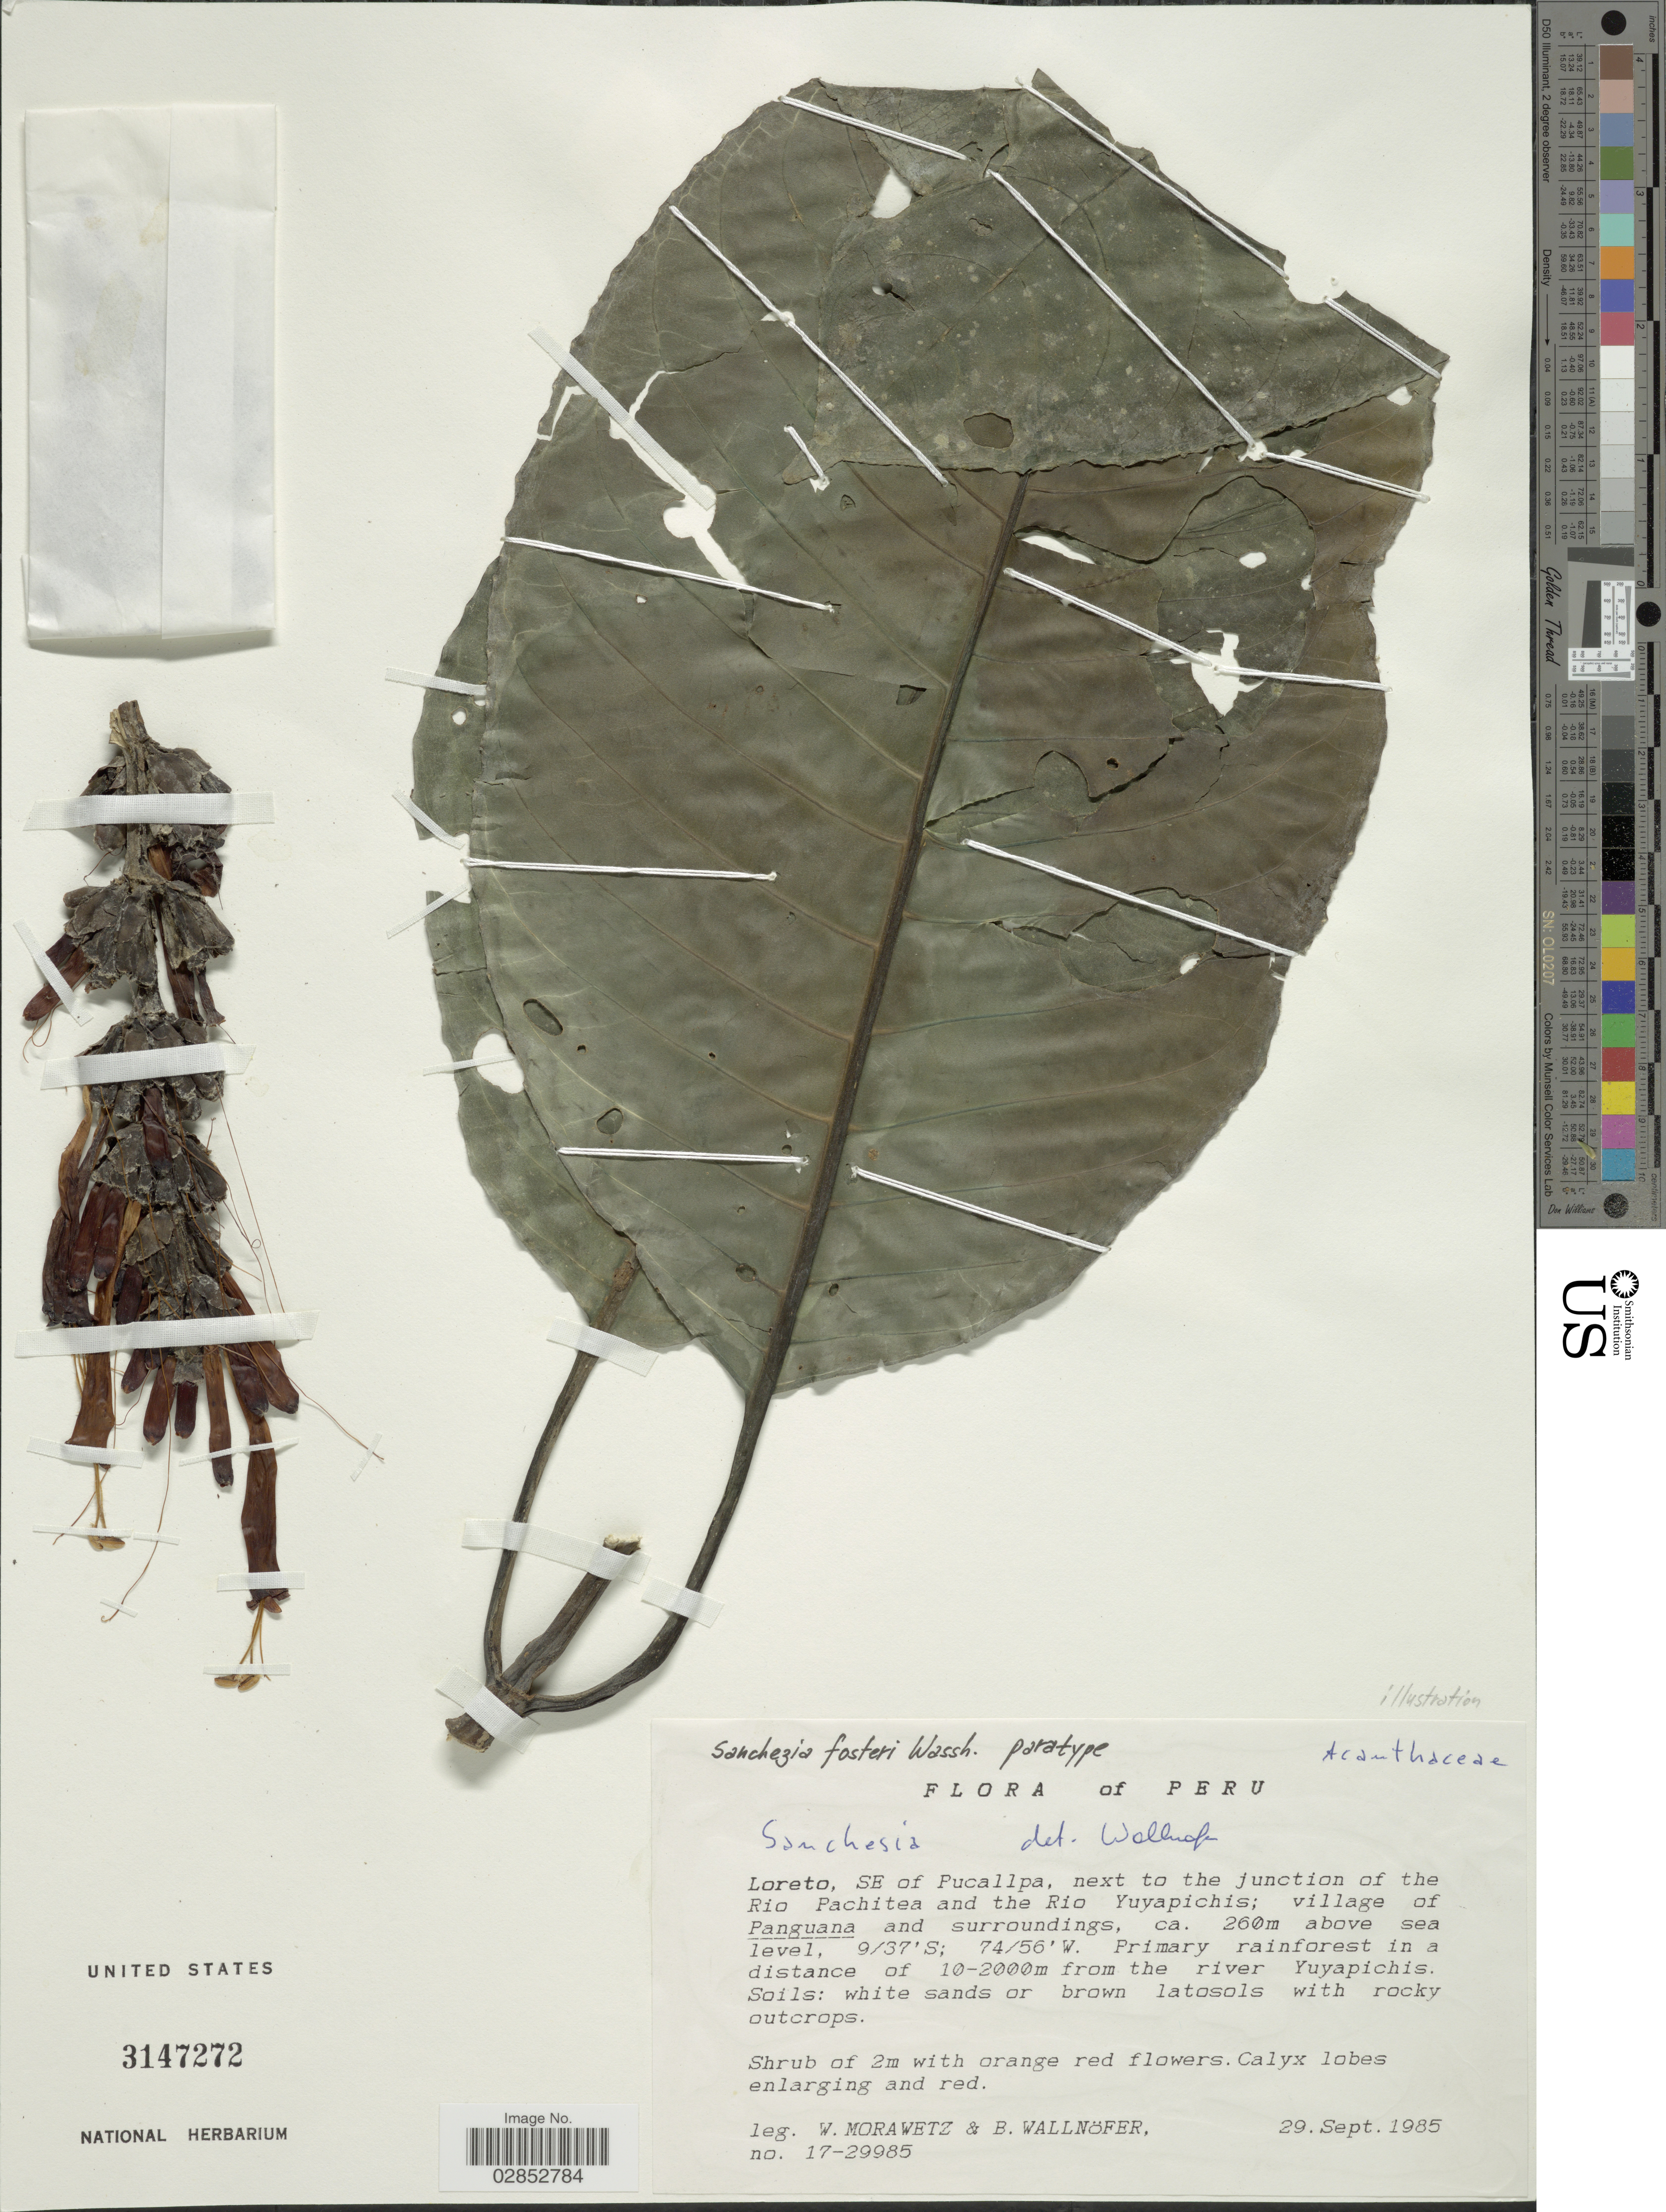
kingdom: Plantae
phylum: Tracheophyta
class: Magnoliopsida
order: Lamiales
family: Acanthaceae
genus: Sanchezia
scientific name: Sanchezia fosteri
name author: Wassh.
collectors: W. Morawetz & B. Wallnöfer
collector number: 17-29985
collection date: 1985-09-29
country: Peru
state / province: Loreto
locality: SE of Pucallpa, next to the junction of the Rio Pachitea and the Rio Yupapichis; village of Panguana and surroundings. Primary rainforest in a distance of 10-2000m from the river Yupapichis.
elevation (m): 260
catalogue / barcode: US 3147272